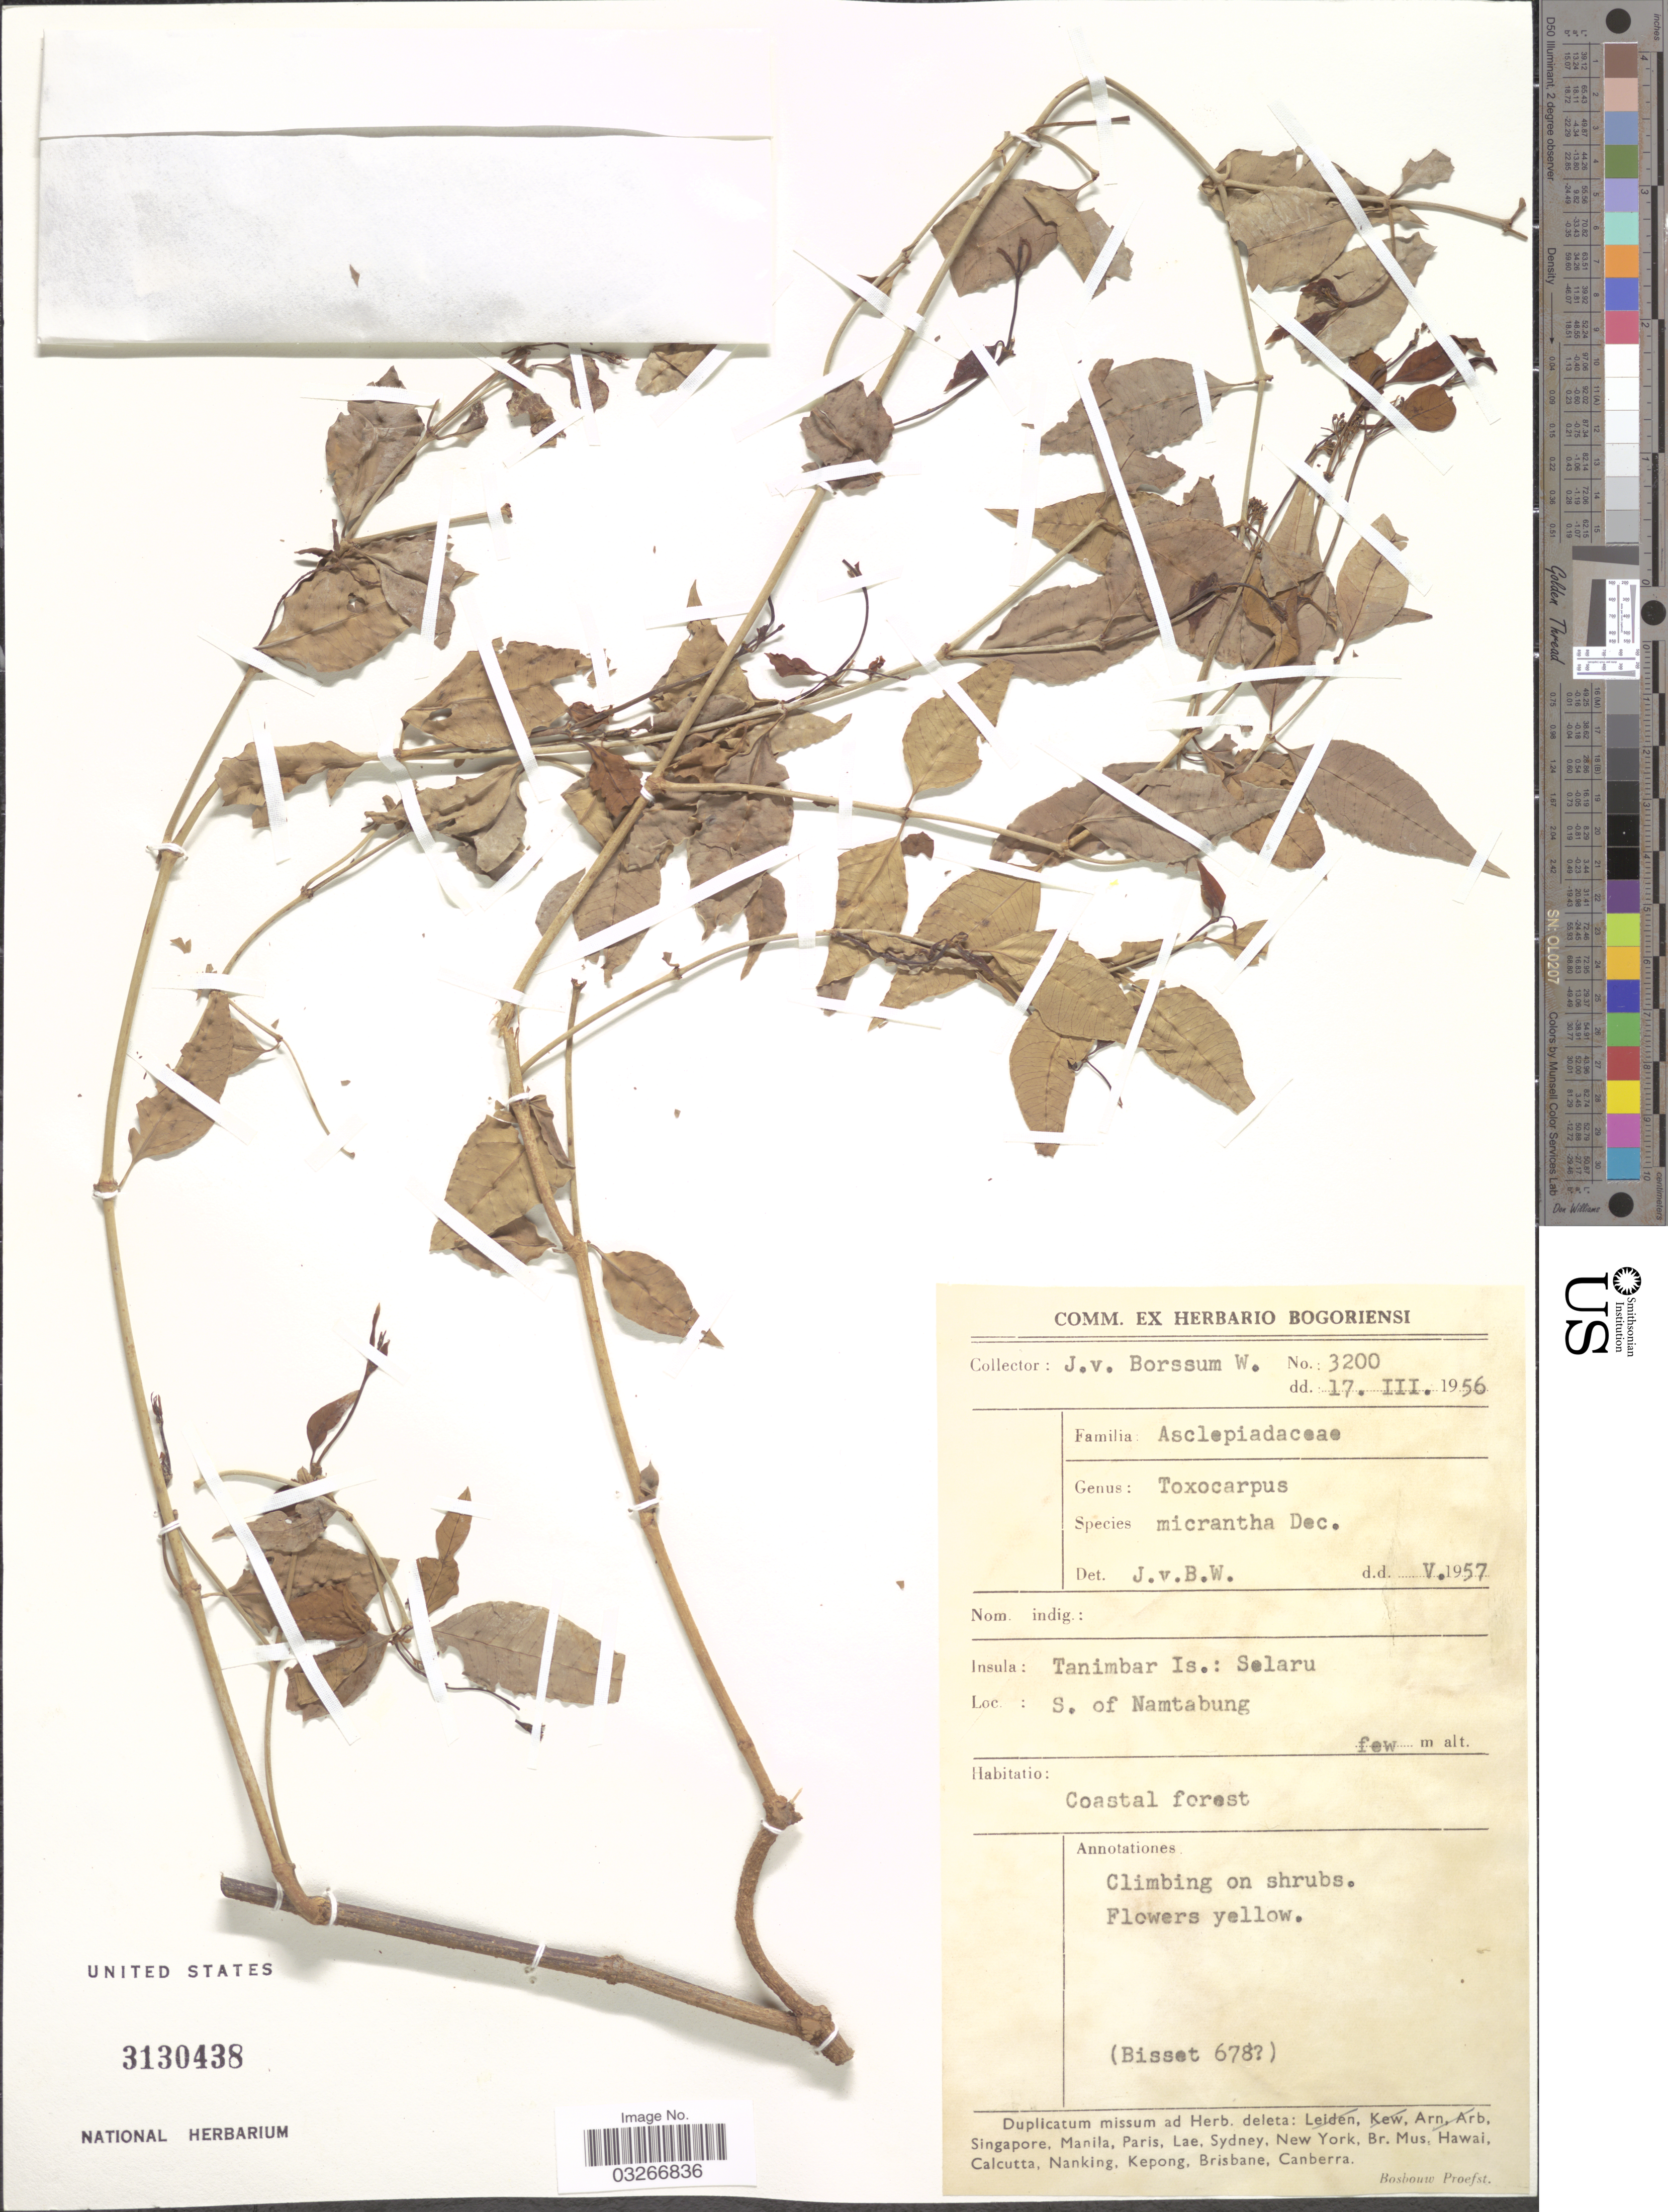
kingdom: Plantae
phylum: Tracheophyta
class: Magnoliopsida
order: Gentianales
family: Apocynaceae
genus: Secamone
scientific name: Secamone elliptica subsp. elliptica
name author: R. Br.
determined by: Strong, Mark T., (BOT), Smithsonian Institution - National Museum of Natural History (UNITED STATES)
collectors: J. Borssum Waalkes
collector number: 3200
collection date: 1956-03-17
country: Indonesia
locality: Insula: Tanimbar Is.: Selaru, S. of Namtabung.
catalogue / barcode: US 3130438